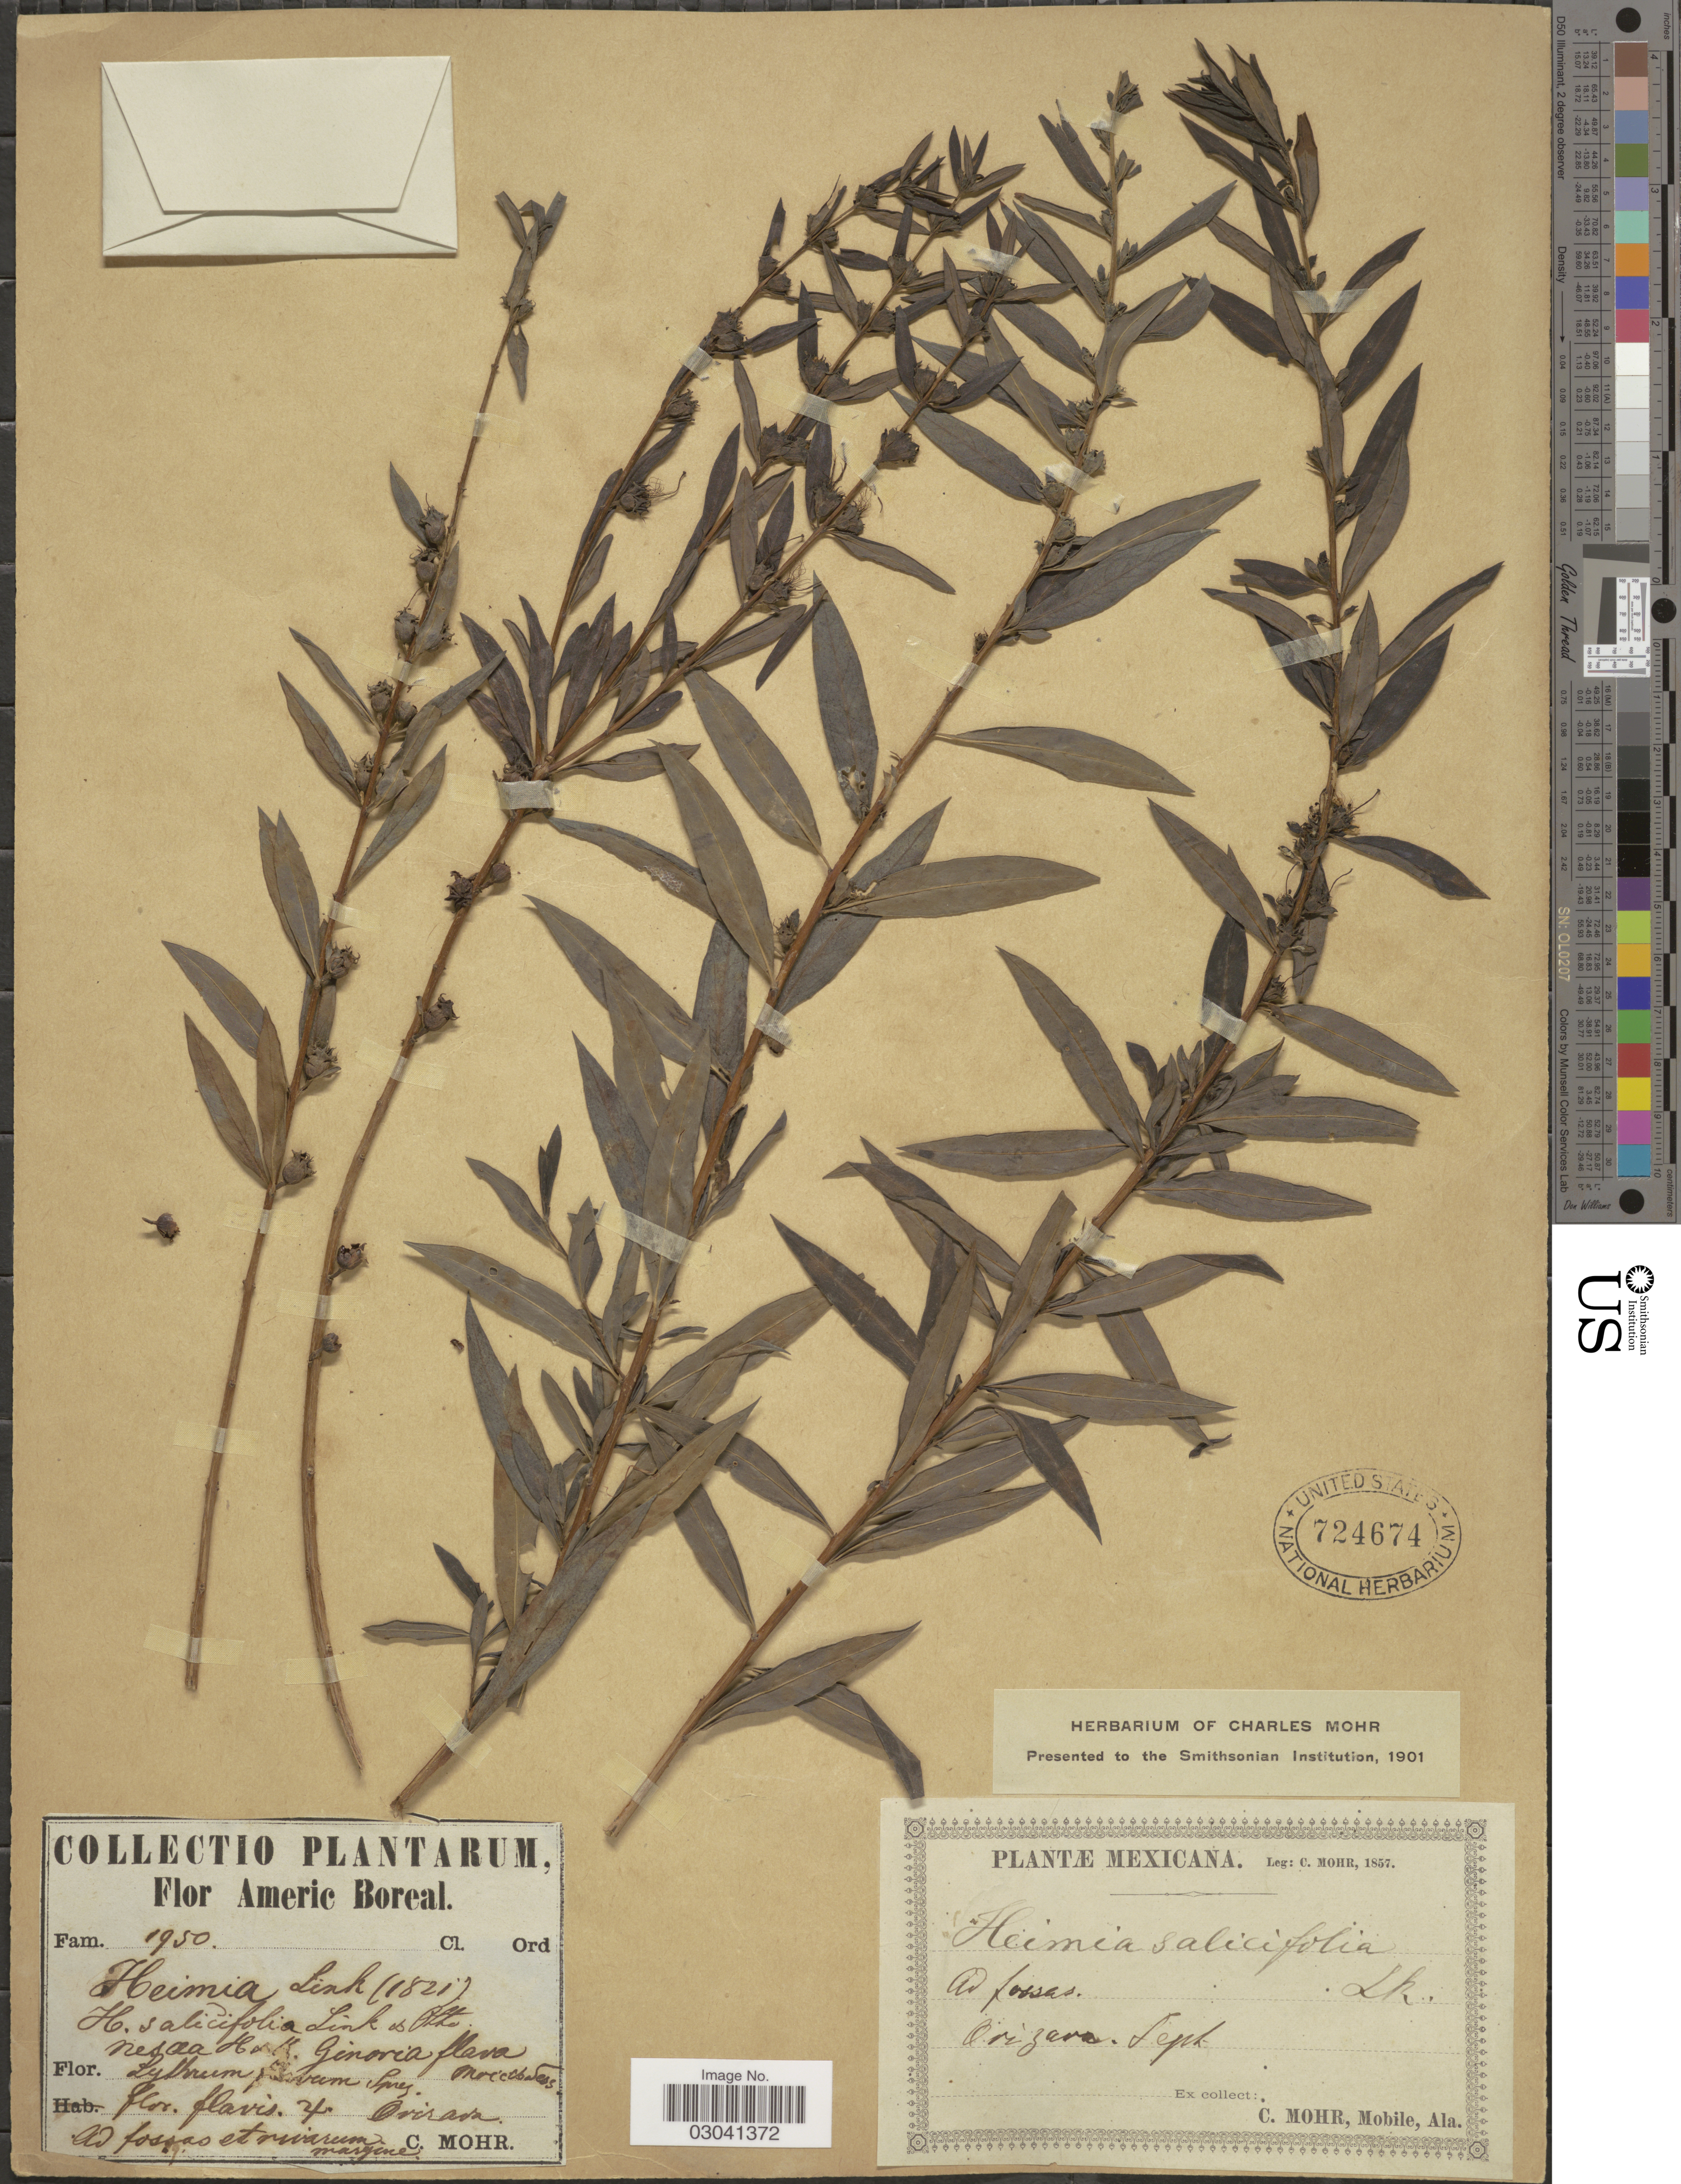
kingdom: Plantae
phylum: Tracheophyta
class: Magnoliopsida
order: Myrtales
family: Lythraceae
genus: Heimia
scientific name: Heimia salicifolia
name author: Link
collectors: Mohr, C. T. (herbarium)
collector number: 1950*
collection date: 1857-09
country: Mexico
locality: Americ. Boreal. Orizava.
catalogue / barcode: US 724674